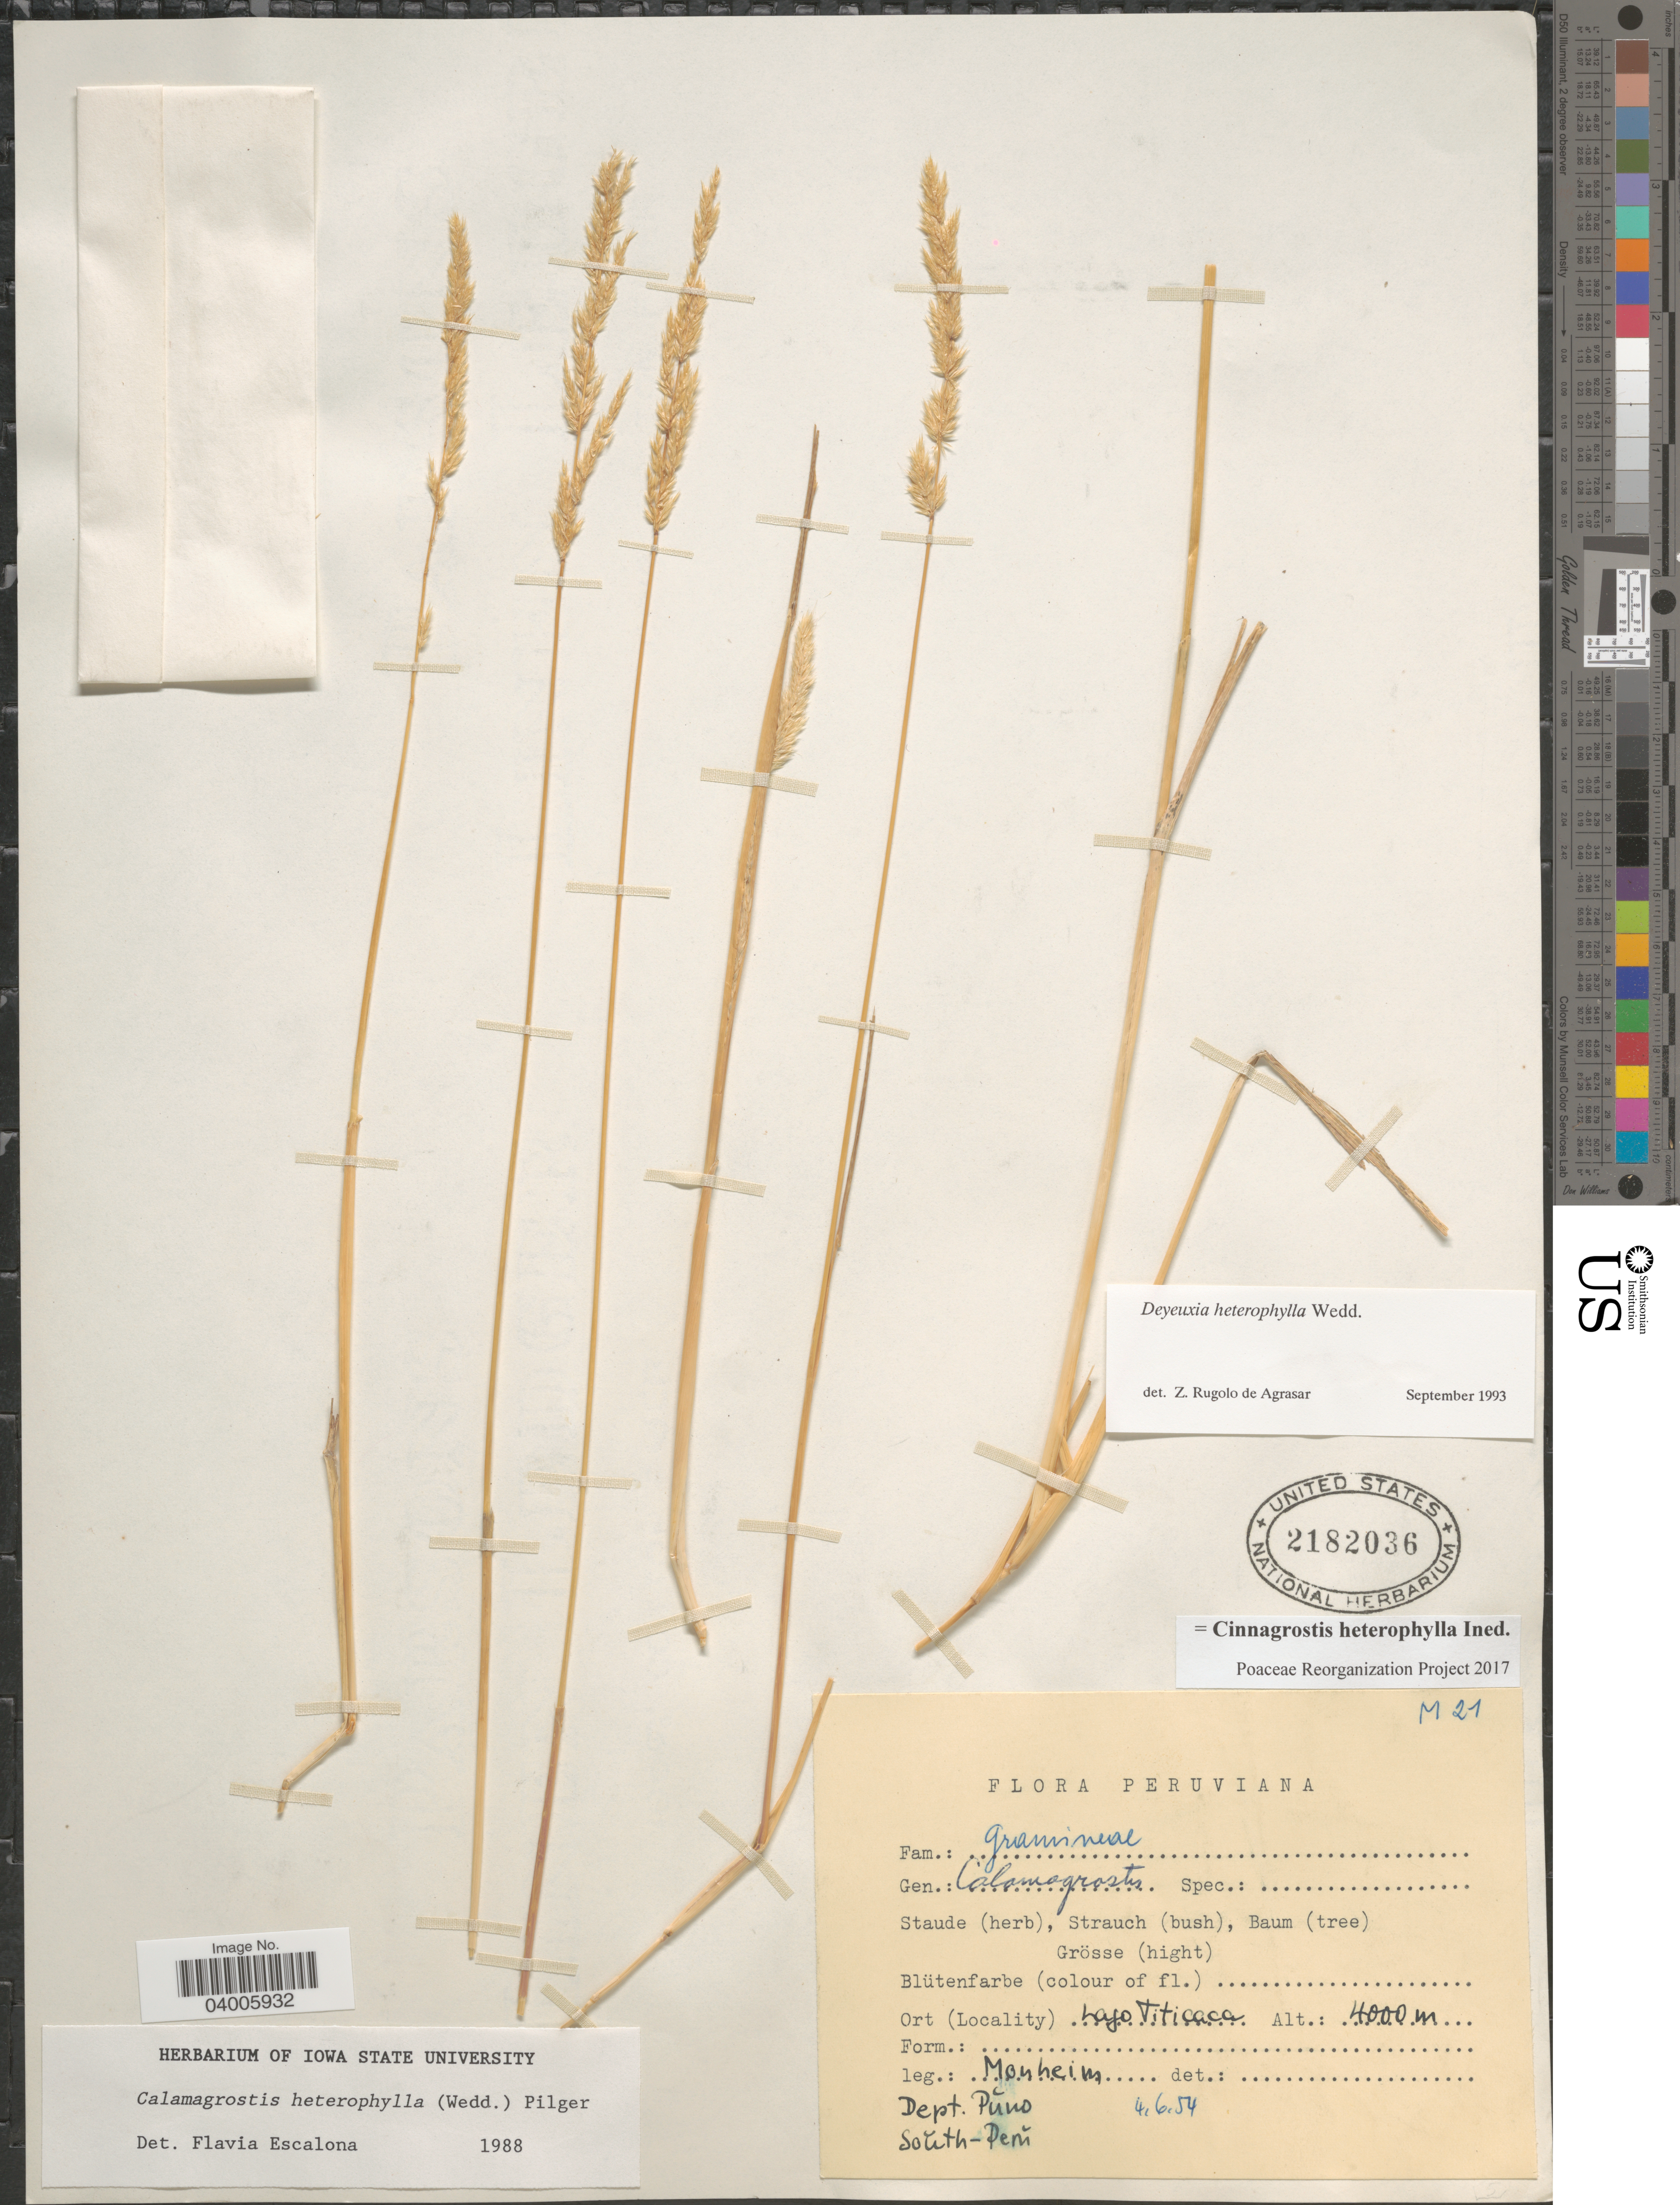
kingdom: Plantae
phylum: Tracheophyta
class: Liliopsida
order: Poales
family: Poaceae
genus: Cinnagrostis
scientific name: Cinnagrostis heterophylla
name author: (Wedd.) P.M. Peterson et al.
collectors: Manheim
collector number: M 21?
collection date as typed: Transcribed d/m/y: 4/6/54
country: Peru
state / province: Puno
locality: Lago Titicaca. Dept. Pŭno. Soŭth-Perŭ.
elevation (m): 4000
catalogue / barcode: US 2182036